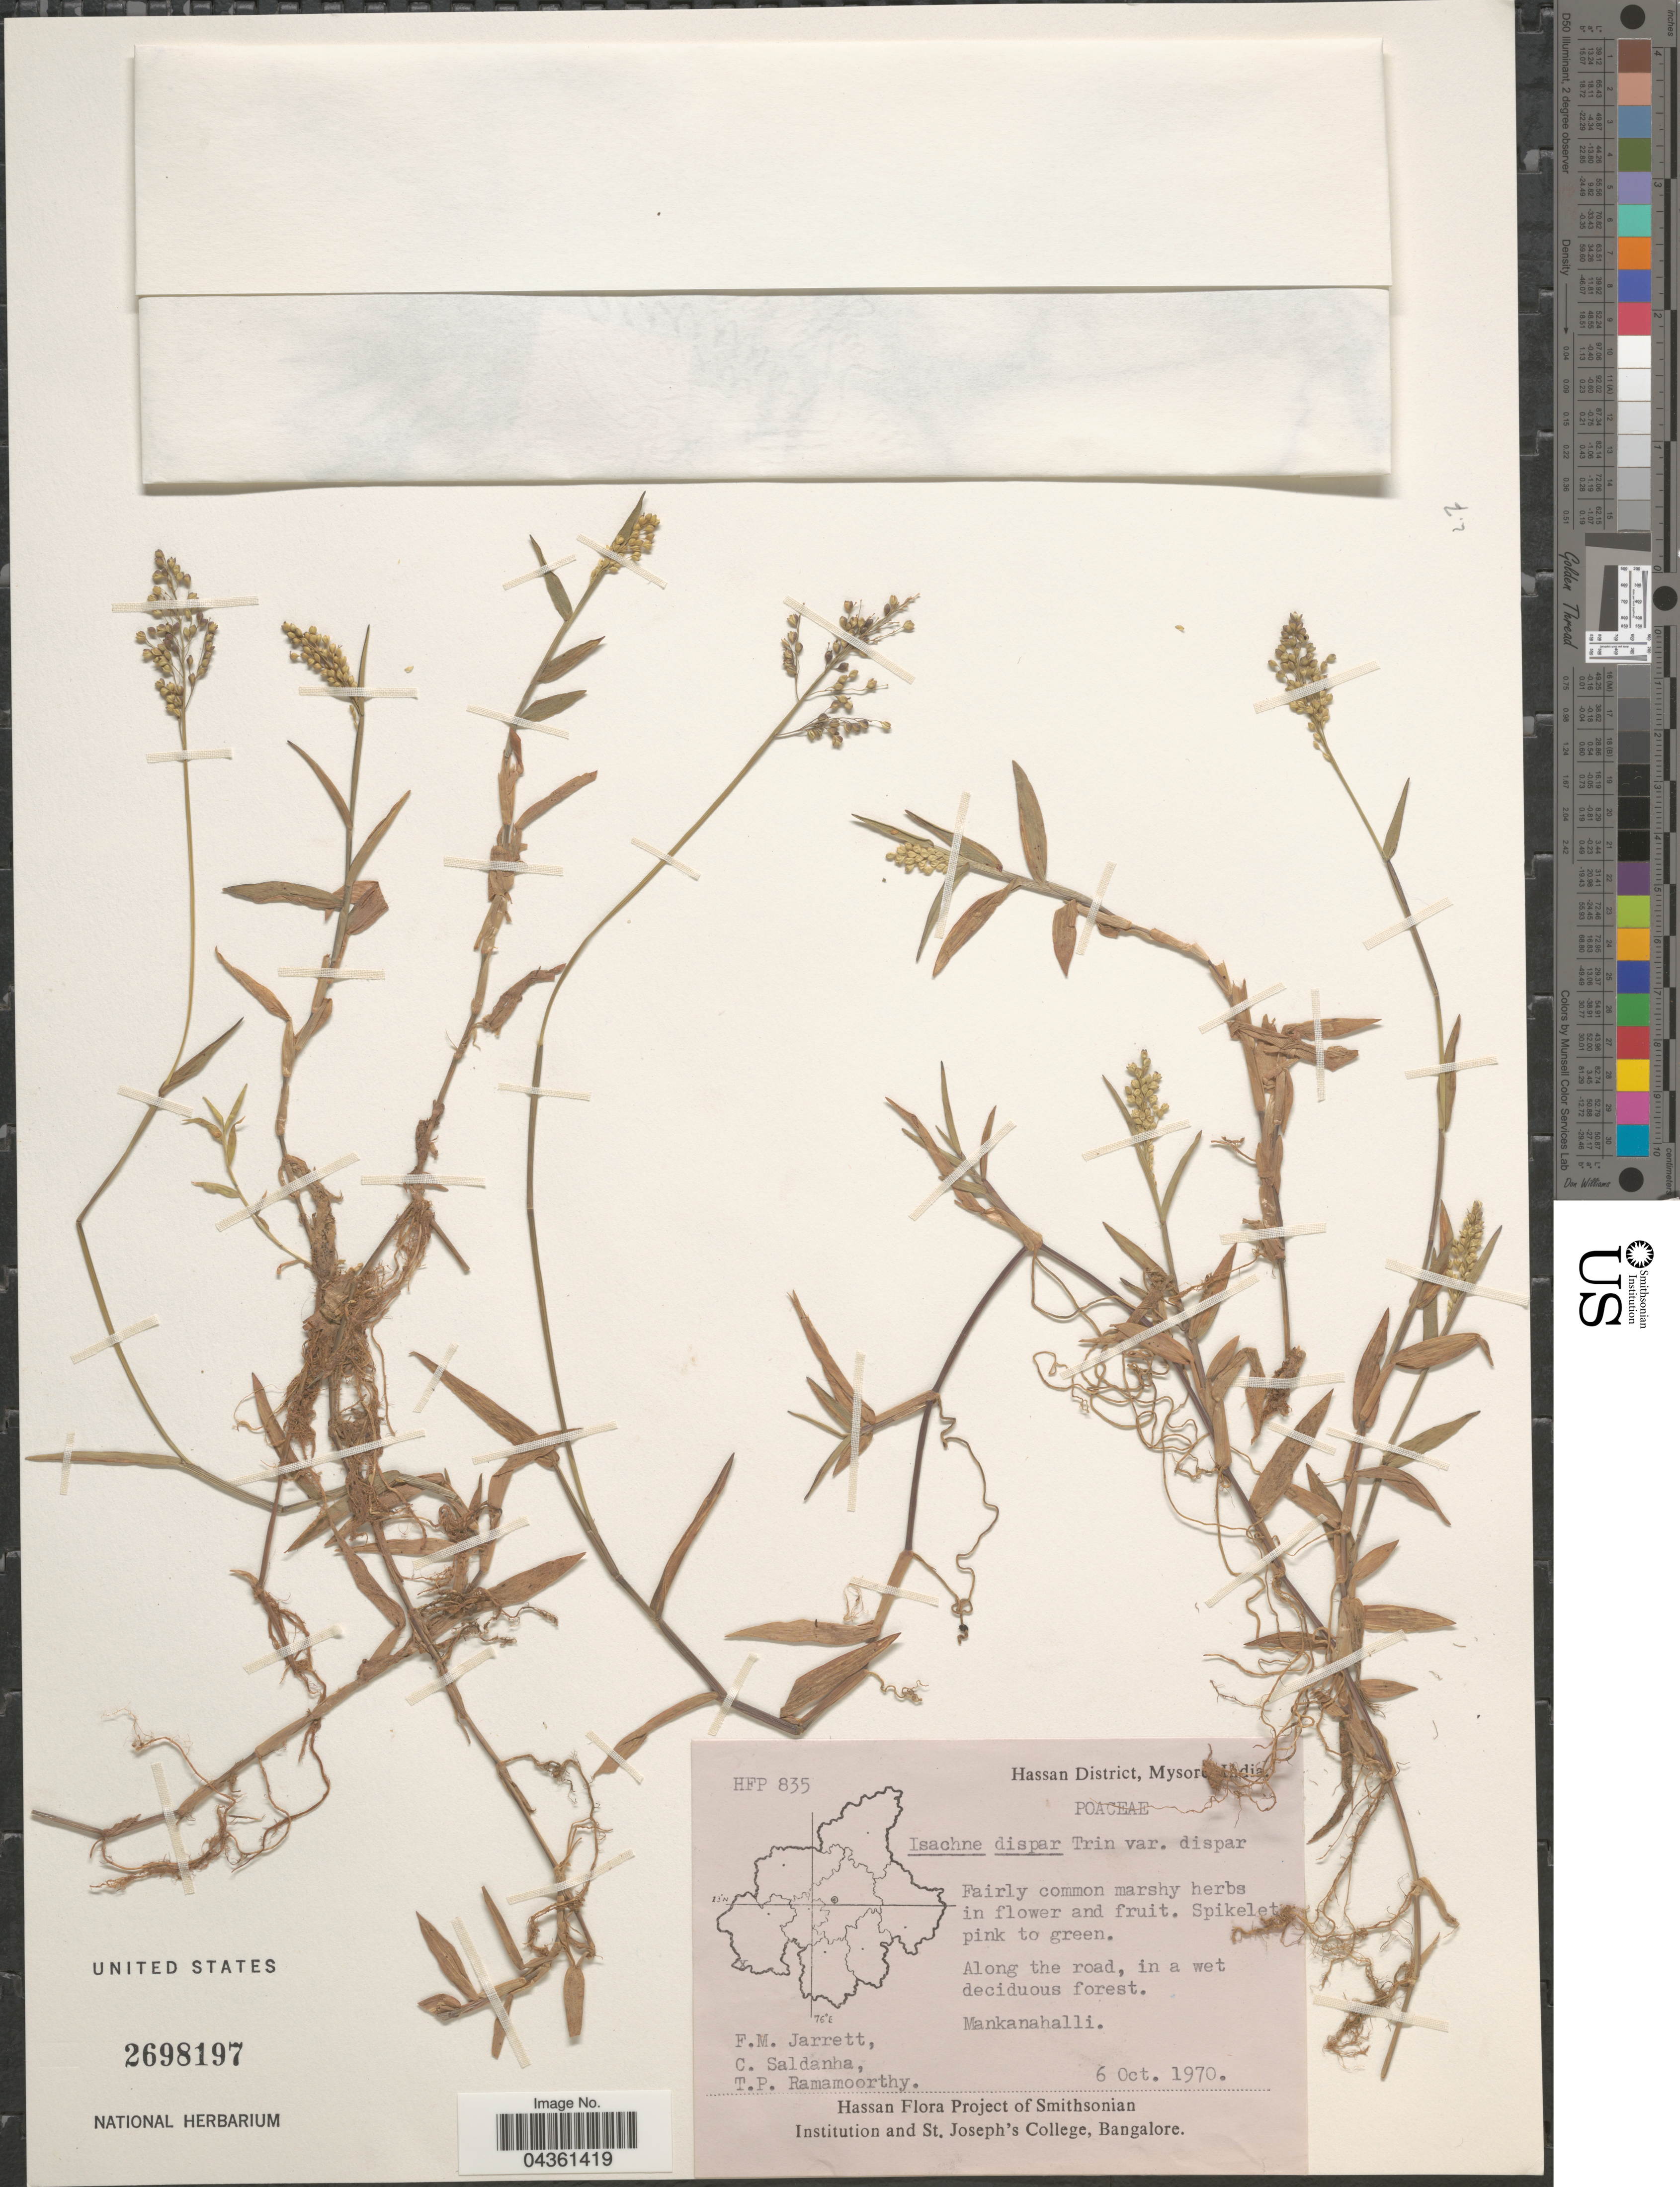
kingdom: Plantae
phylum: Tracheophyta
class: Liliopsida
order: Poales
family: Poaceae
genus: Isachne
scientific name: Isachne globosa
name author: (Thunb.) Kuntze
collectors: F. M. Jarrett, C. Saldanha & T. P. Ramamoorthy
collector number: HFP835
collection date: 1970-10-06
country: India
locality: Hassan District, Mysore. Mankanahalli.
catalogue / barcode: US 2698197